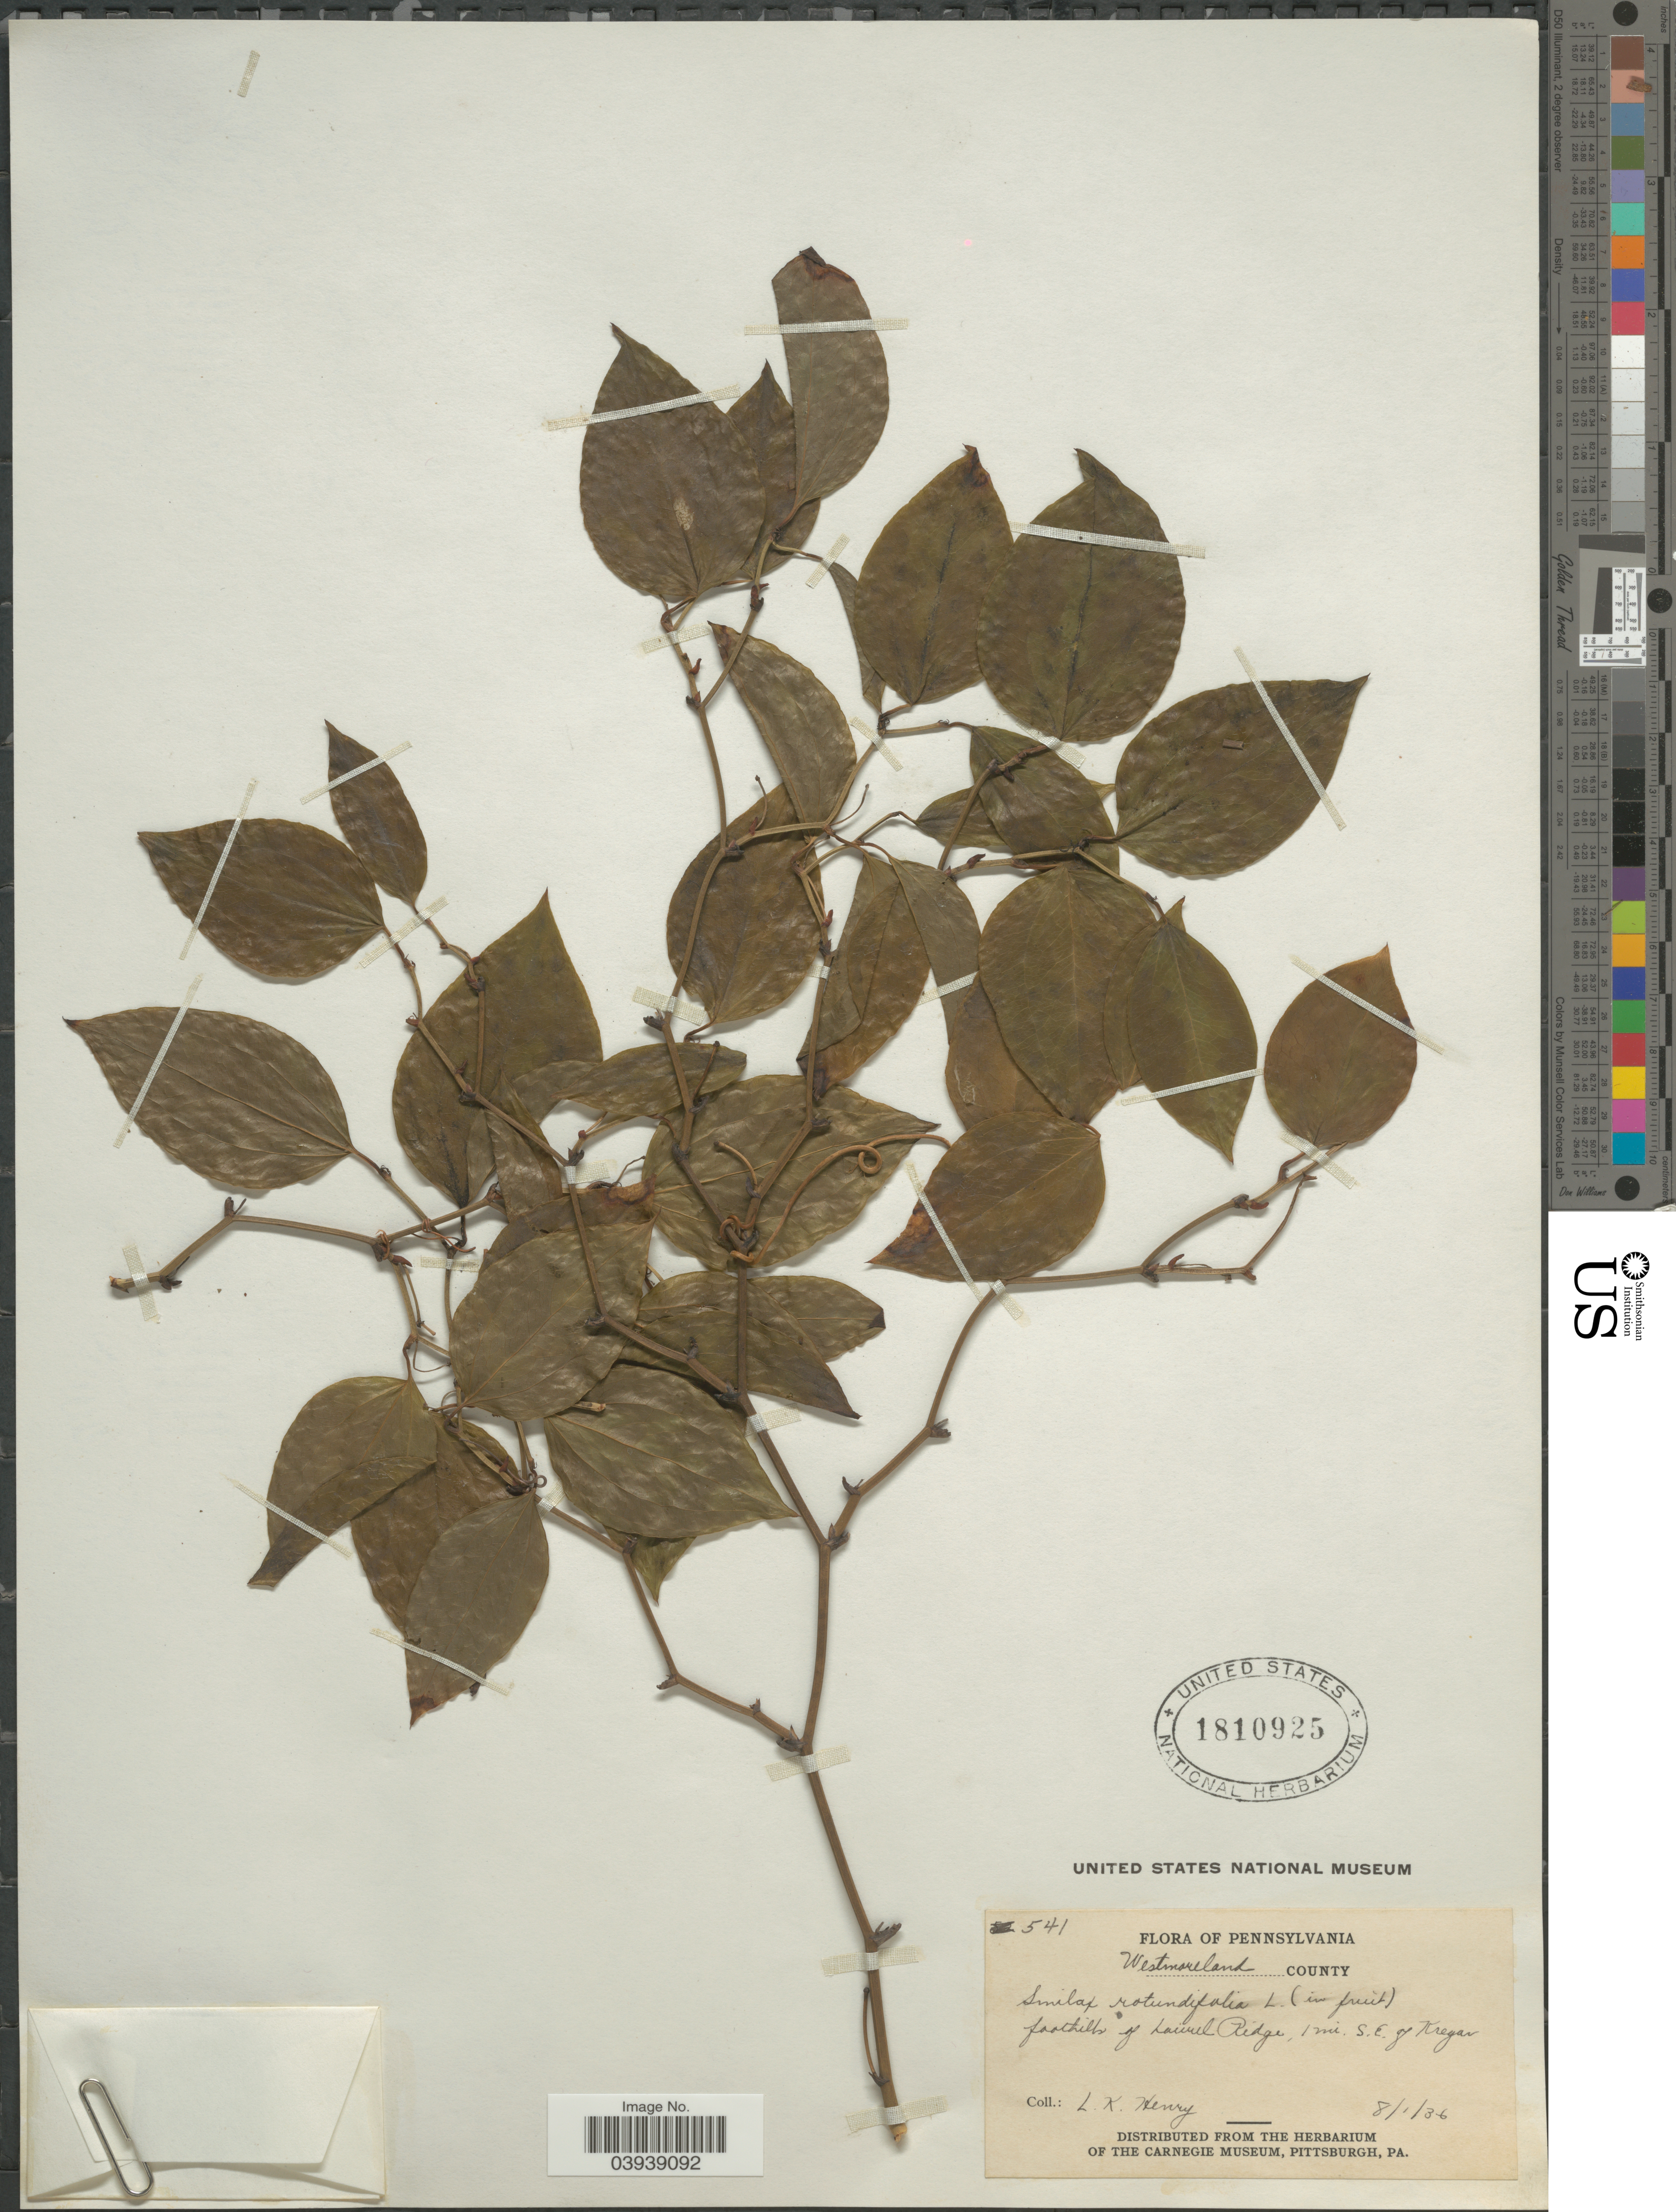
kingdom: Plantae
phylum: Tracheophyta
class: Liliopsida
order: Liliales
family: Smilacaceae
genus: Smilax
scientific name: Smilax rotundifolia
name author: L.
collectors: L. K. Henry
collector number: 541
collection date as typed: Transcribed d/m/y: 1/8/36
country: United States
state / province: Pennsylvania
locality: Westmoreland County. Foothills of Laurel Ridge, 1 mi. S. E. of Kregar.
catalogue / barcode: US 1810925